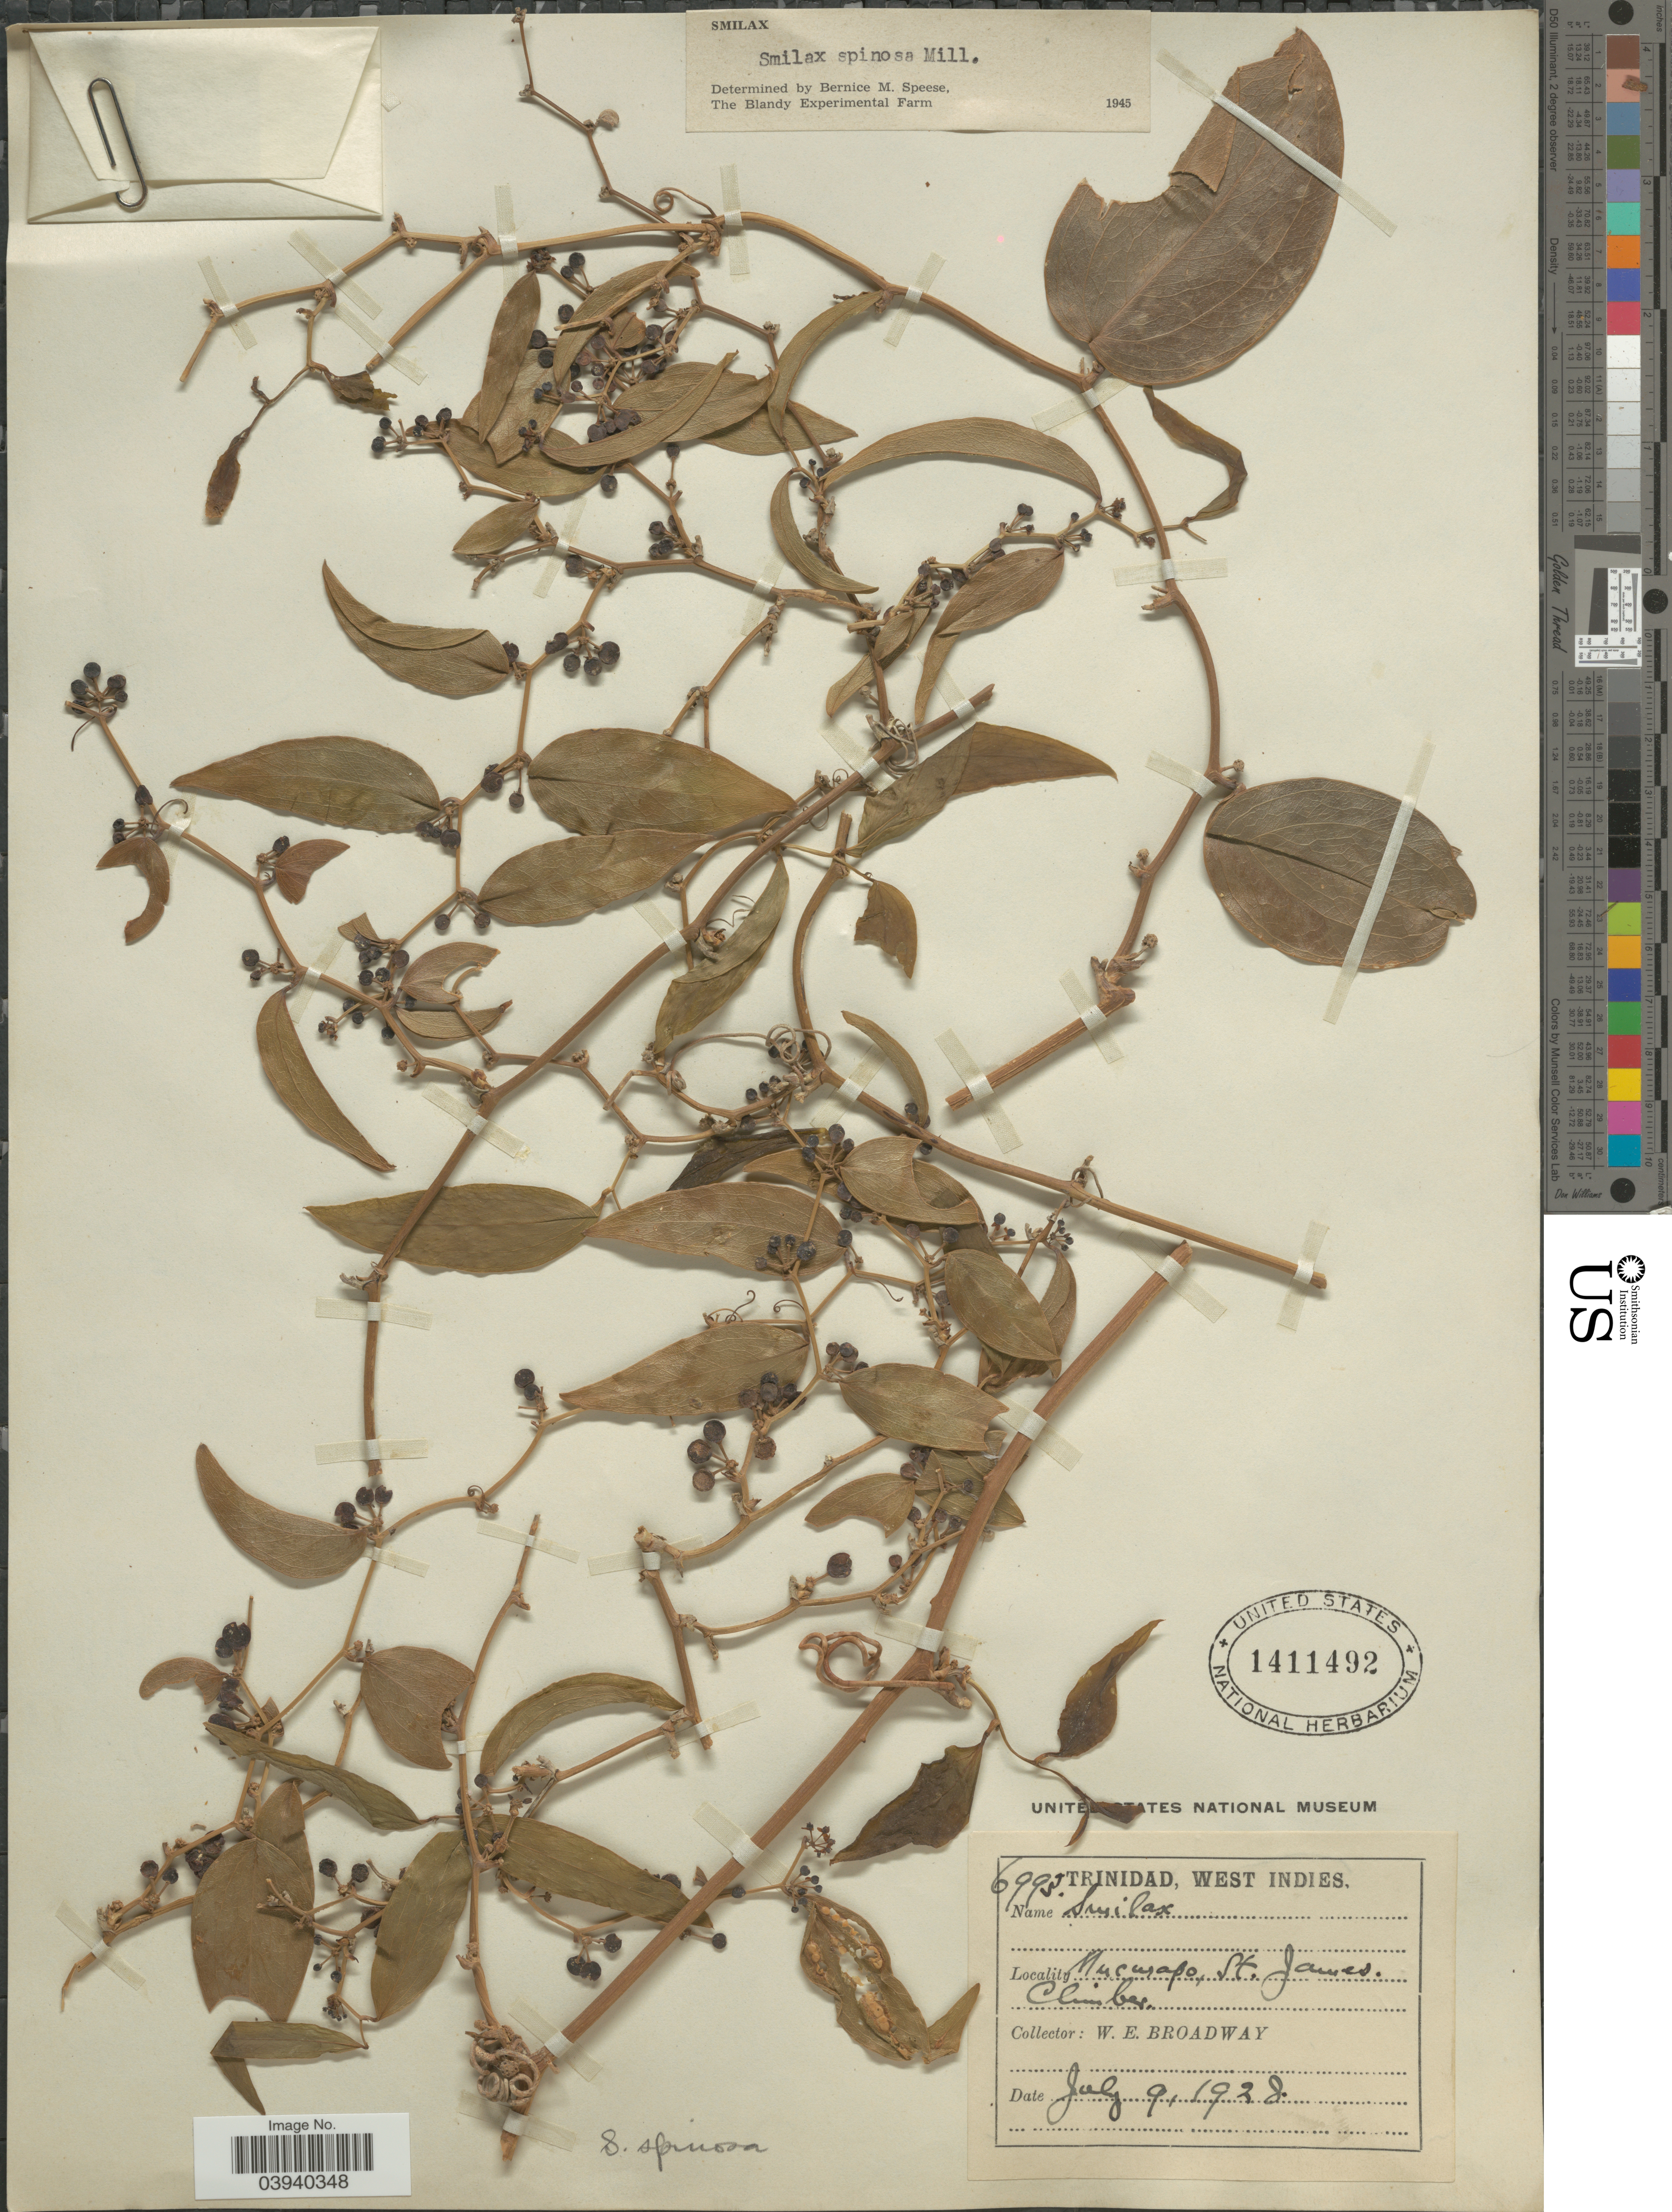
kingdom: Plantae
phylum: Tracheophyta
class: Liliopsida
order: Liliales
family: Smilacaceae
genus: Smilax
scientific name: Smilax spinosa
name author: Mill.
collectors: W. E. Broadway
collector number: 6993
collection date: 1928-07-09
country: Trinidad and Tobago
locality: Trinidad, West Indies. Mucurapo, St. James.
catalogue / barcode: US 1411492